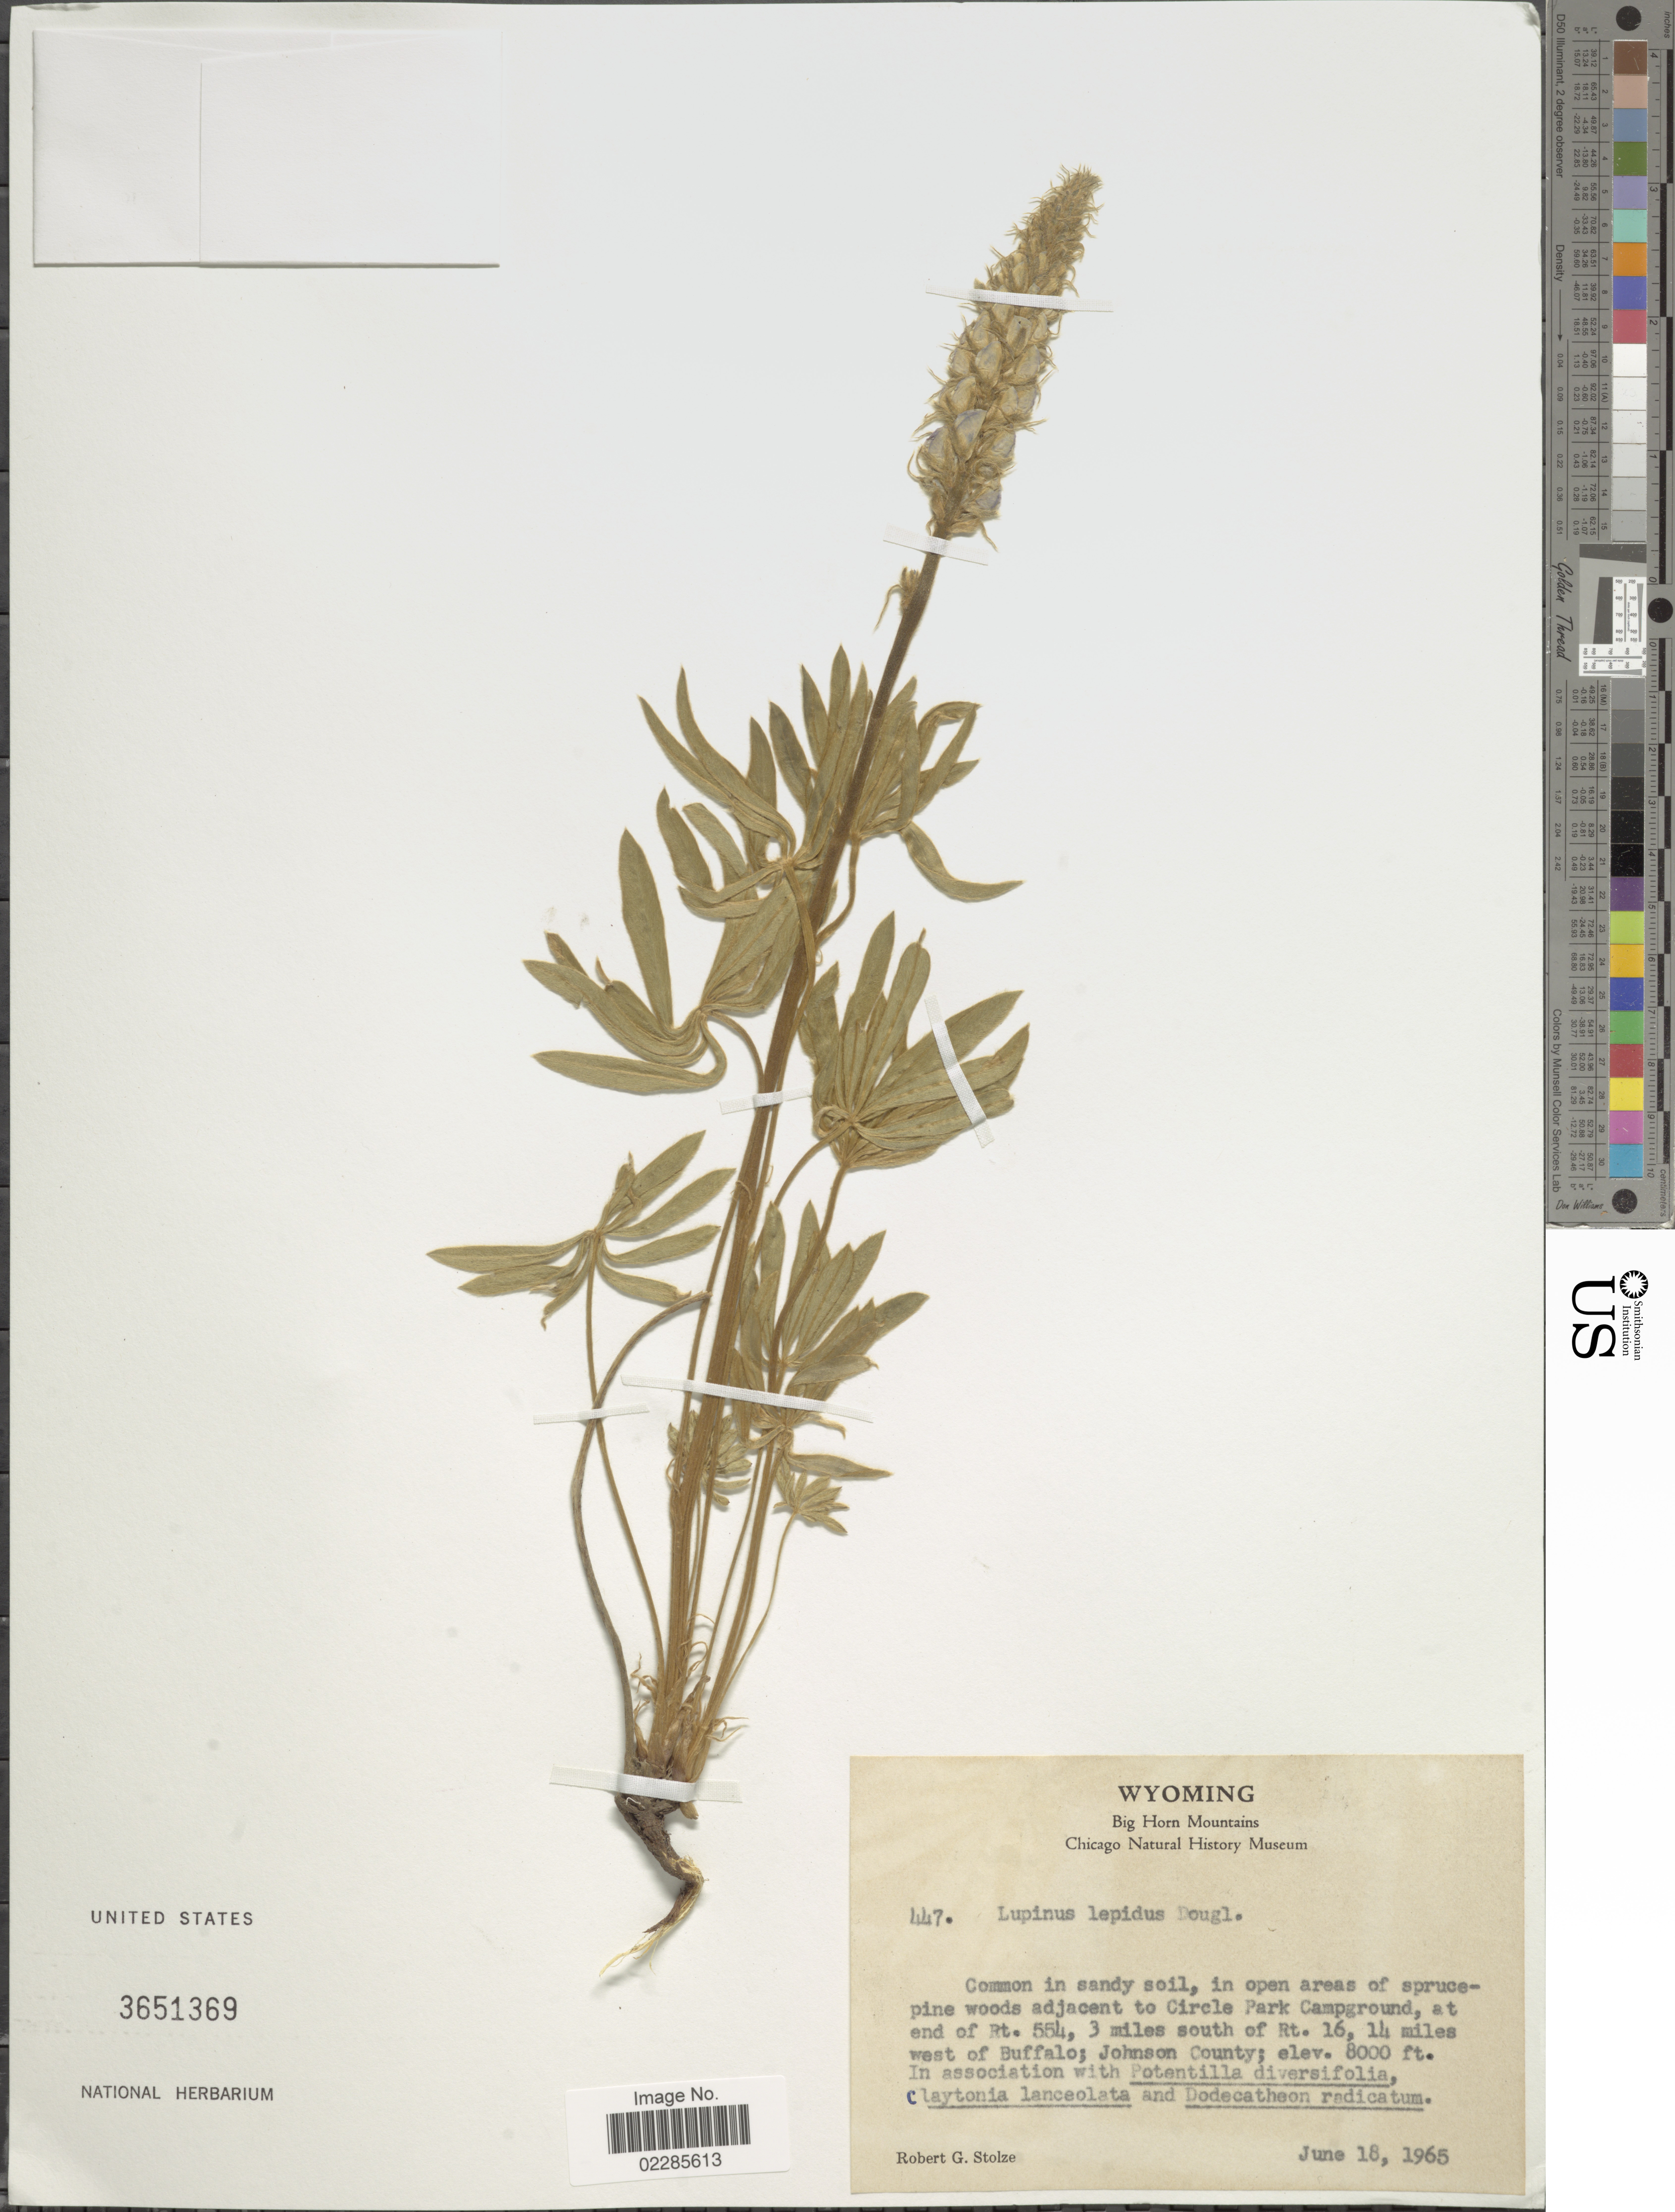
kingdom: Plantae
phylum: Tracheophyta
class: Magnoliopsida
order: Fabales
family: Fabaceae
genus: Lupinus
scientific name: Lupinus lepidus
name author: Douglas ex Lindl.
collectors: R. G. Stolze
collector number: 447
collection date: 1965-06-18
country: United States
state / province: Wyoming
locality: Common in sandy soil, in open areas of sprucepine woods adjacent to Circle Park Campground, at end of Rt 554, 3 miles sourth of Rt 16, 14 miles west of Buffalo; Johnson County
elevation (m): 2438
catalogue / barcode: US 3651369